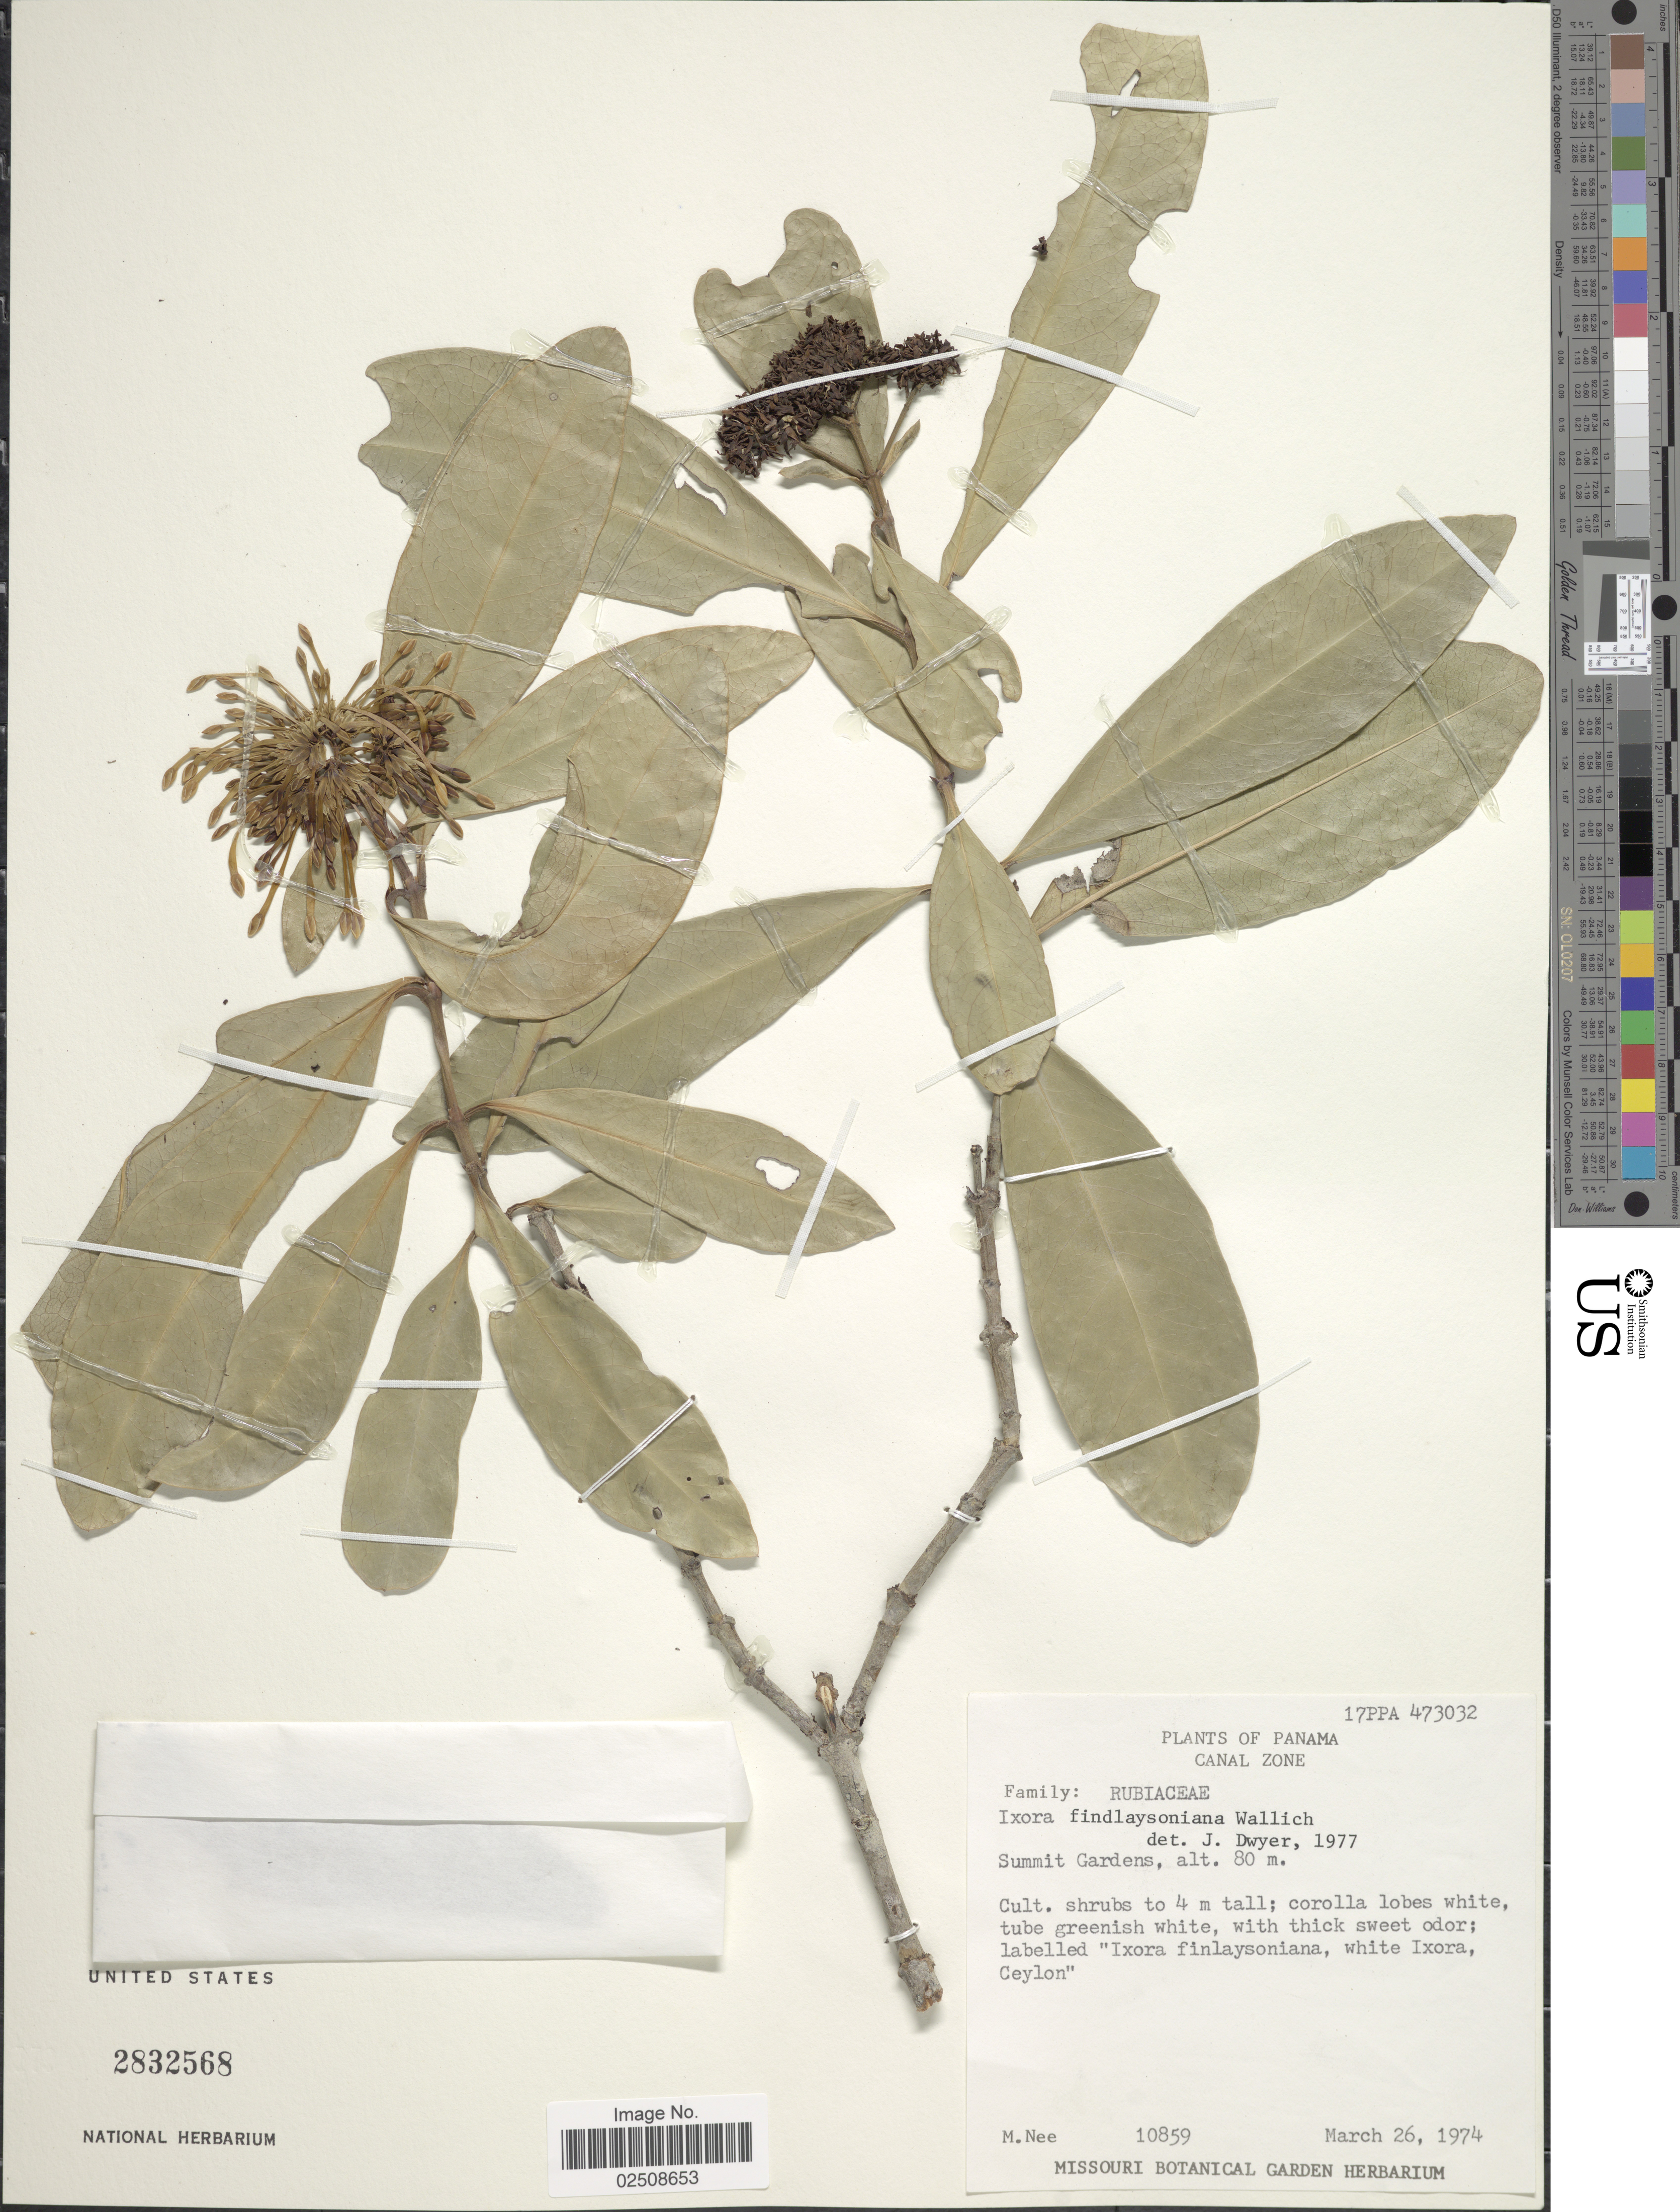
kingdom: Plantae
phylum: Tracheophyta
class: Magnoliopsida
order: Gentianales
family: Rubiaceae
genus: Ixora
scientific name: Ixora finlaysoniana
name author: Wall. ex G. Don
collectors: M. Nee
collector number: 10859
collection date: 1974-03-26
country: Panama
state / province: Colón / Panamá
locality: Canal Zone. Summit Gardens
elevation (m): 80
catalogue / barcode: US 2832568